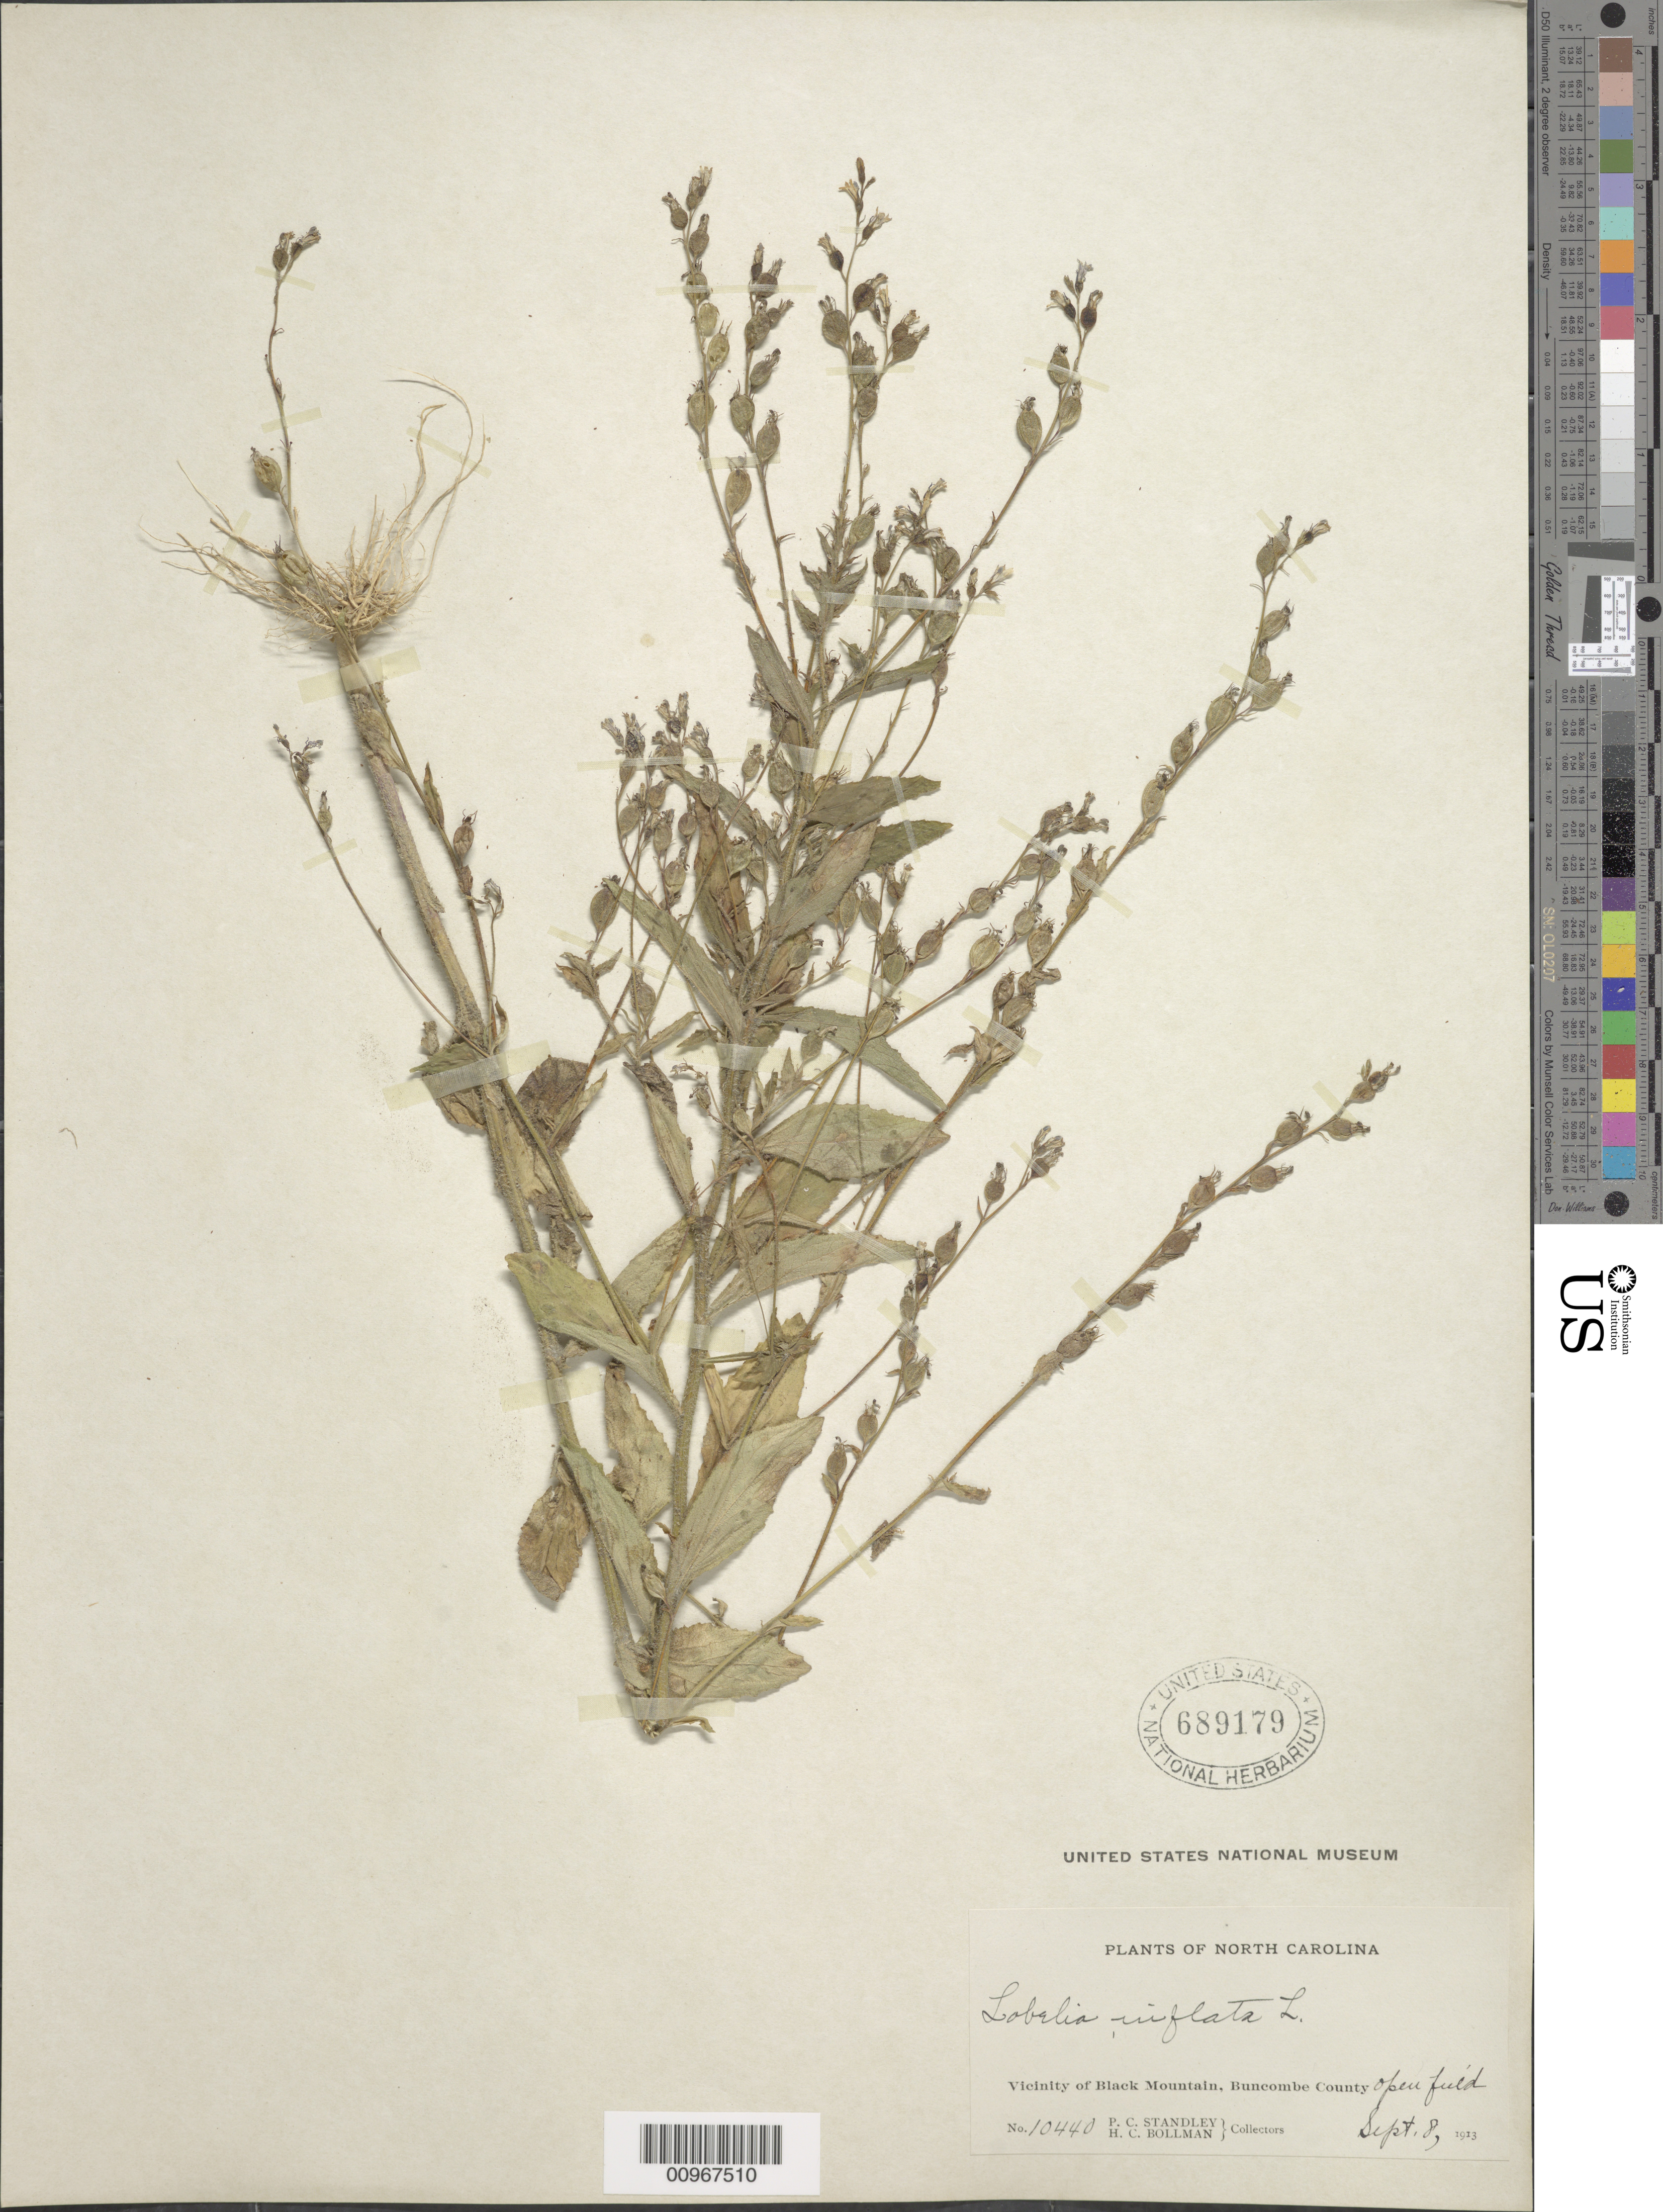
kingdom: Plantae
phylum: Tracheophyta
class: Magnoliopsida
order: Asterales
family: Campanulaceae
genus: Lobelia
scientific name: Lobelia inflata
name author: L.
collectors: P. C. Standley & H. C. Bollman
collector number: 10440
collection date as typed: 08 Sep 1913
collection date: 1913-09-08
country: United States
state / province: North Carolina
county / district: Buncombe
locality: Black Mountain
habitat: open field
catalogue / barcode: US 689179